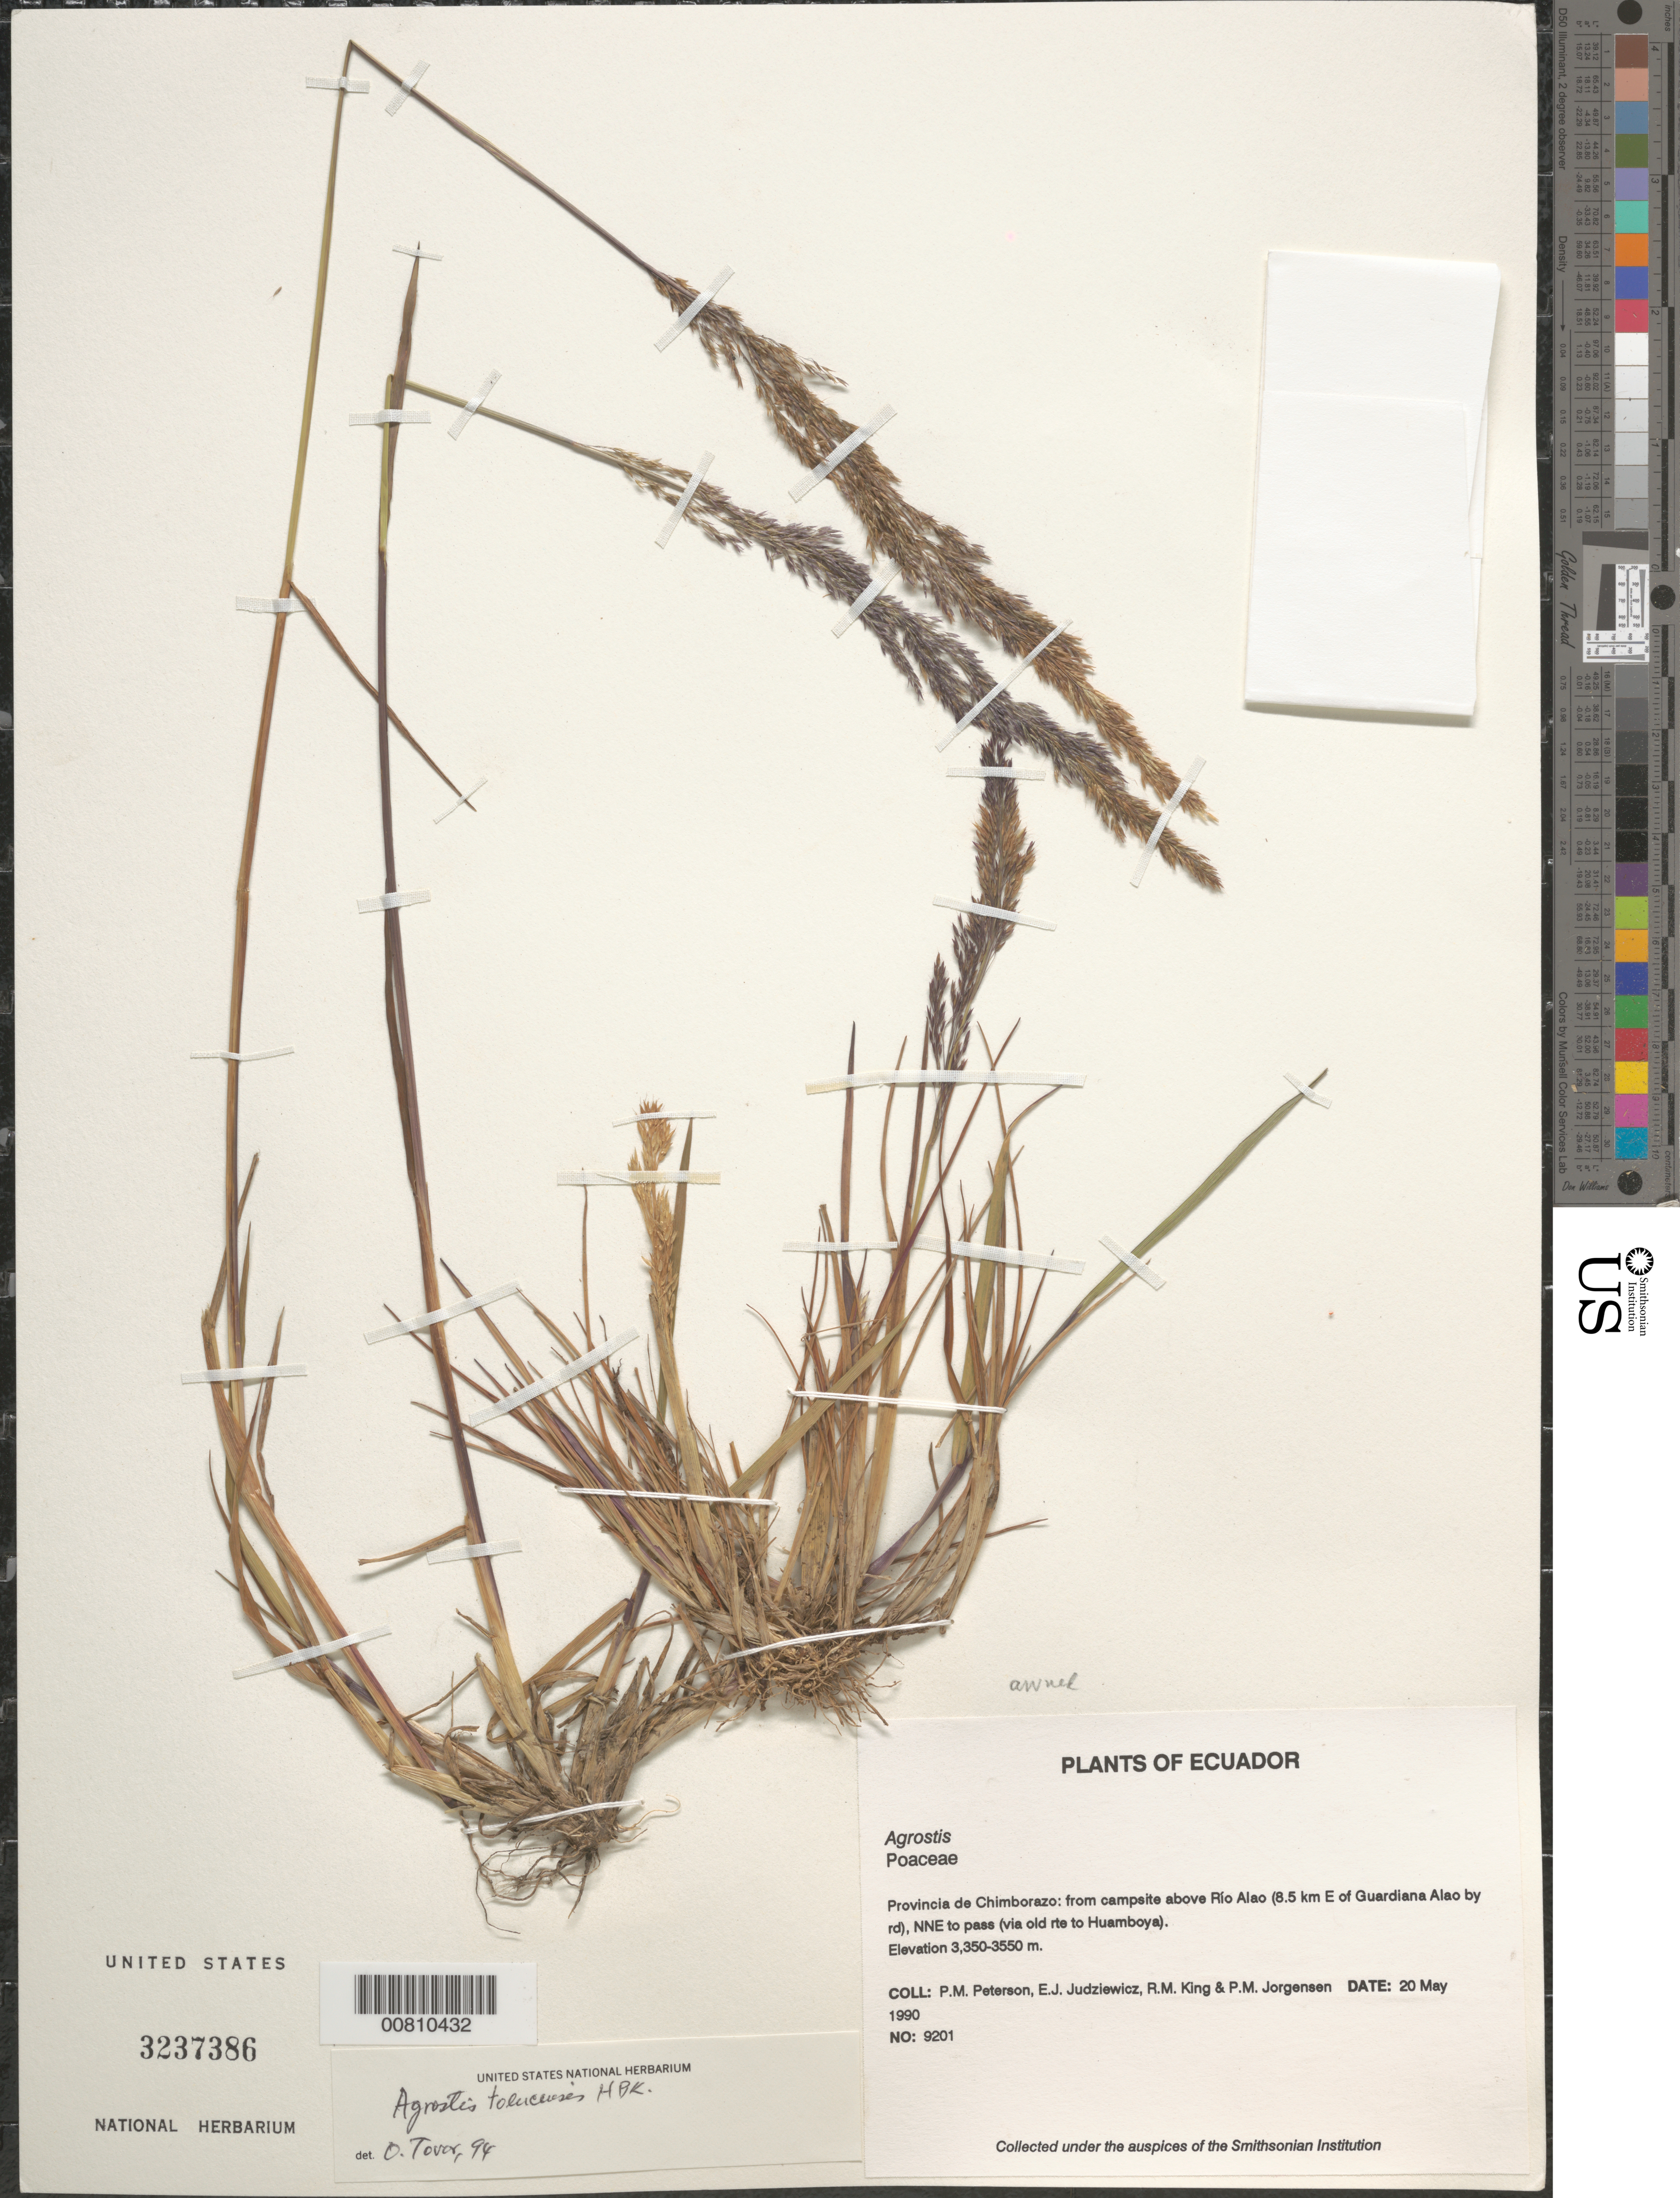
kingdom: Plantae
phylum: Tracheophyta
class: Liliopsida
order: Poales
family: Poaceae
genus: Agrostis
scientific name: Agrostis tolucensis Kunth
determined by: Tovar, Óscar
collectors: P. M. Peterson, E. J. Judziewicz, R. M. King & P. M. Jørgensen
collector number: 09201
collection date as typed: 20 May 1990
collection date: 1990-05-20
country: Ecuador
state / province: Chimborazo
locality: from campsite above Río Alao (8.5 km E of Guardiana Alao by rd), NNE to pass (via old rte to Huamboya).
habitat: Elevation 3,350-3550 m.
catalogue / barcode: US 3237386